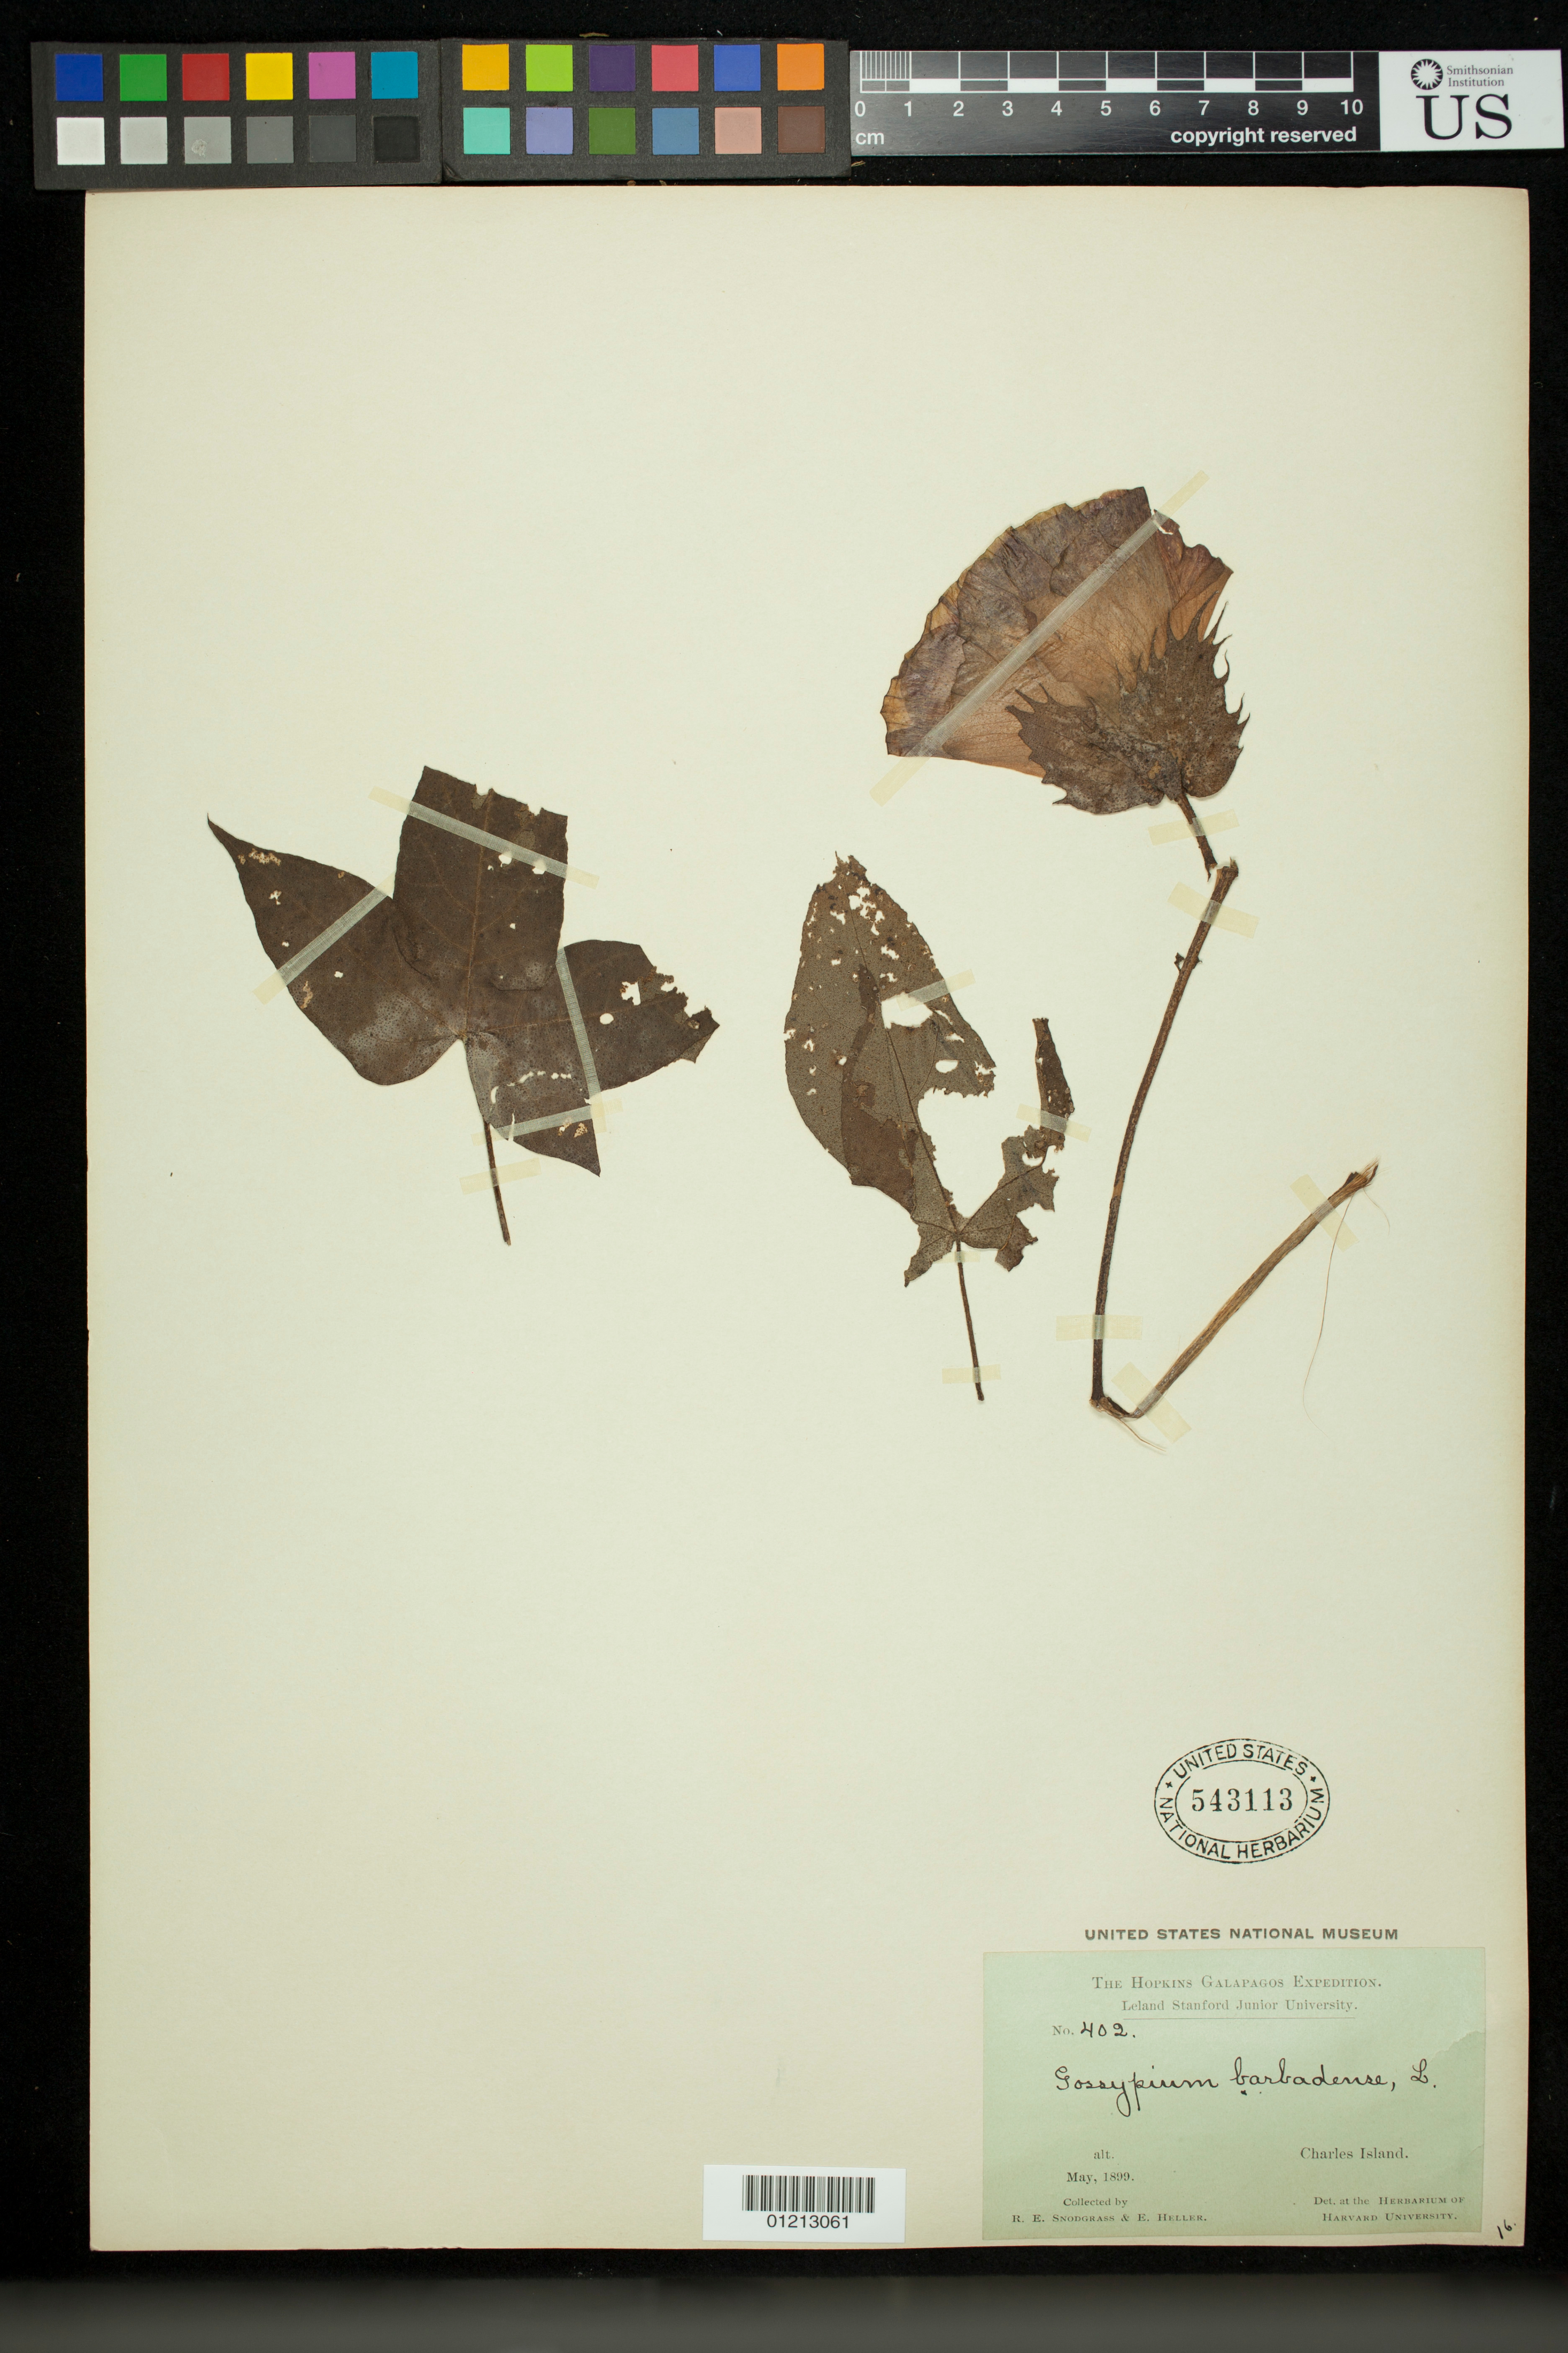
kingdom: Plantae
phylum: Tracheophyta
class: Magnoliopsida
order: Malvales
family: Malvaceae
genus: Gossypium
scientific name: Gossypium barbadense var. darwinii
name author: (G. Watt) J.B. Hutch.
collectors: R. E. Snodgrass & E. Heller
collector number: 402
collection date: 1899-05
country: Ecuador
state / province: Colón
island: Floreana [Charles, Santa Maria]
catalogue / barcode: US 543113